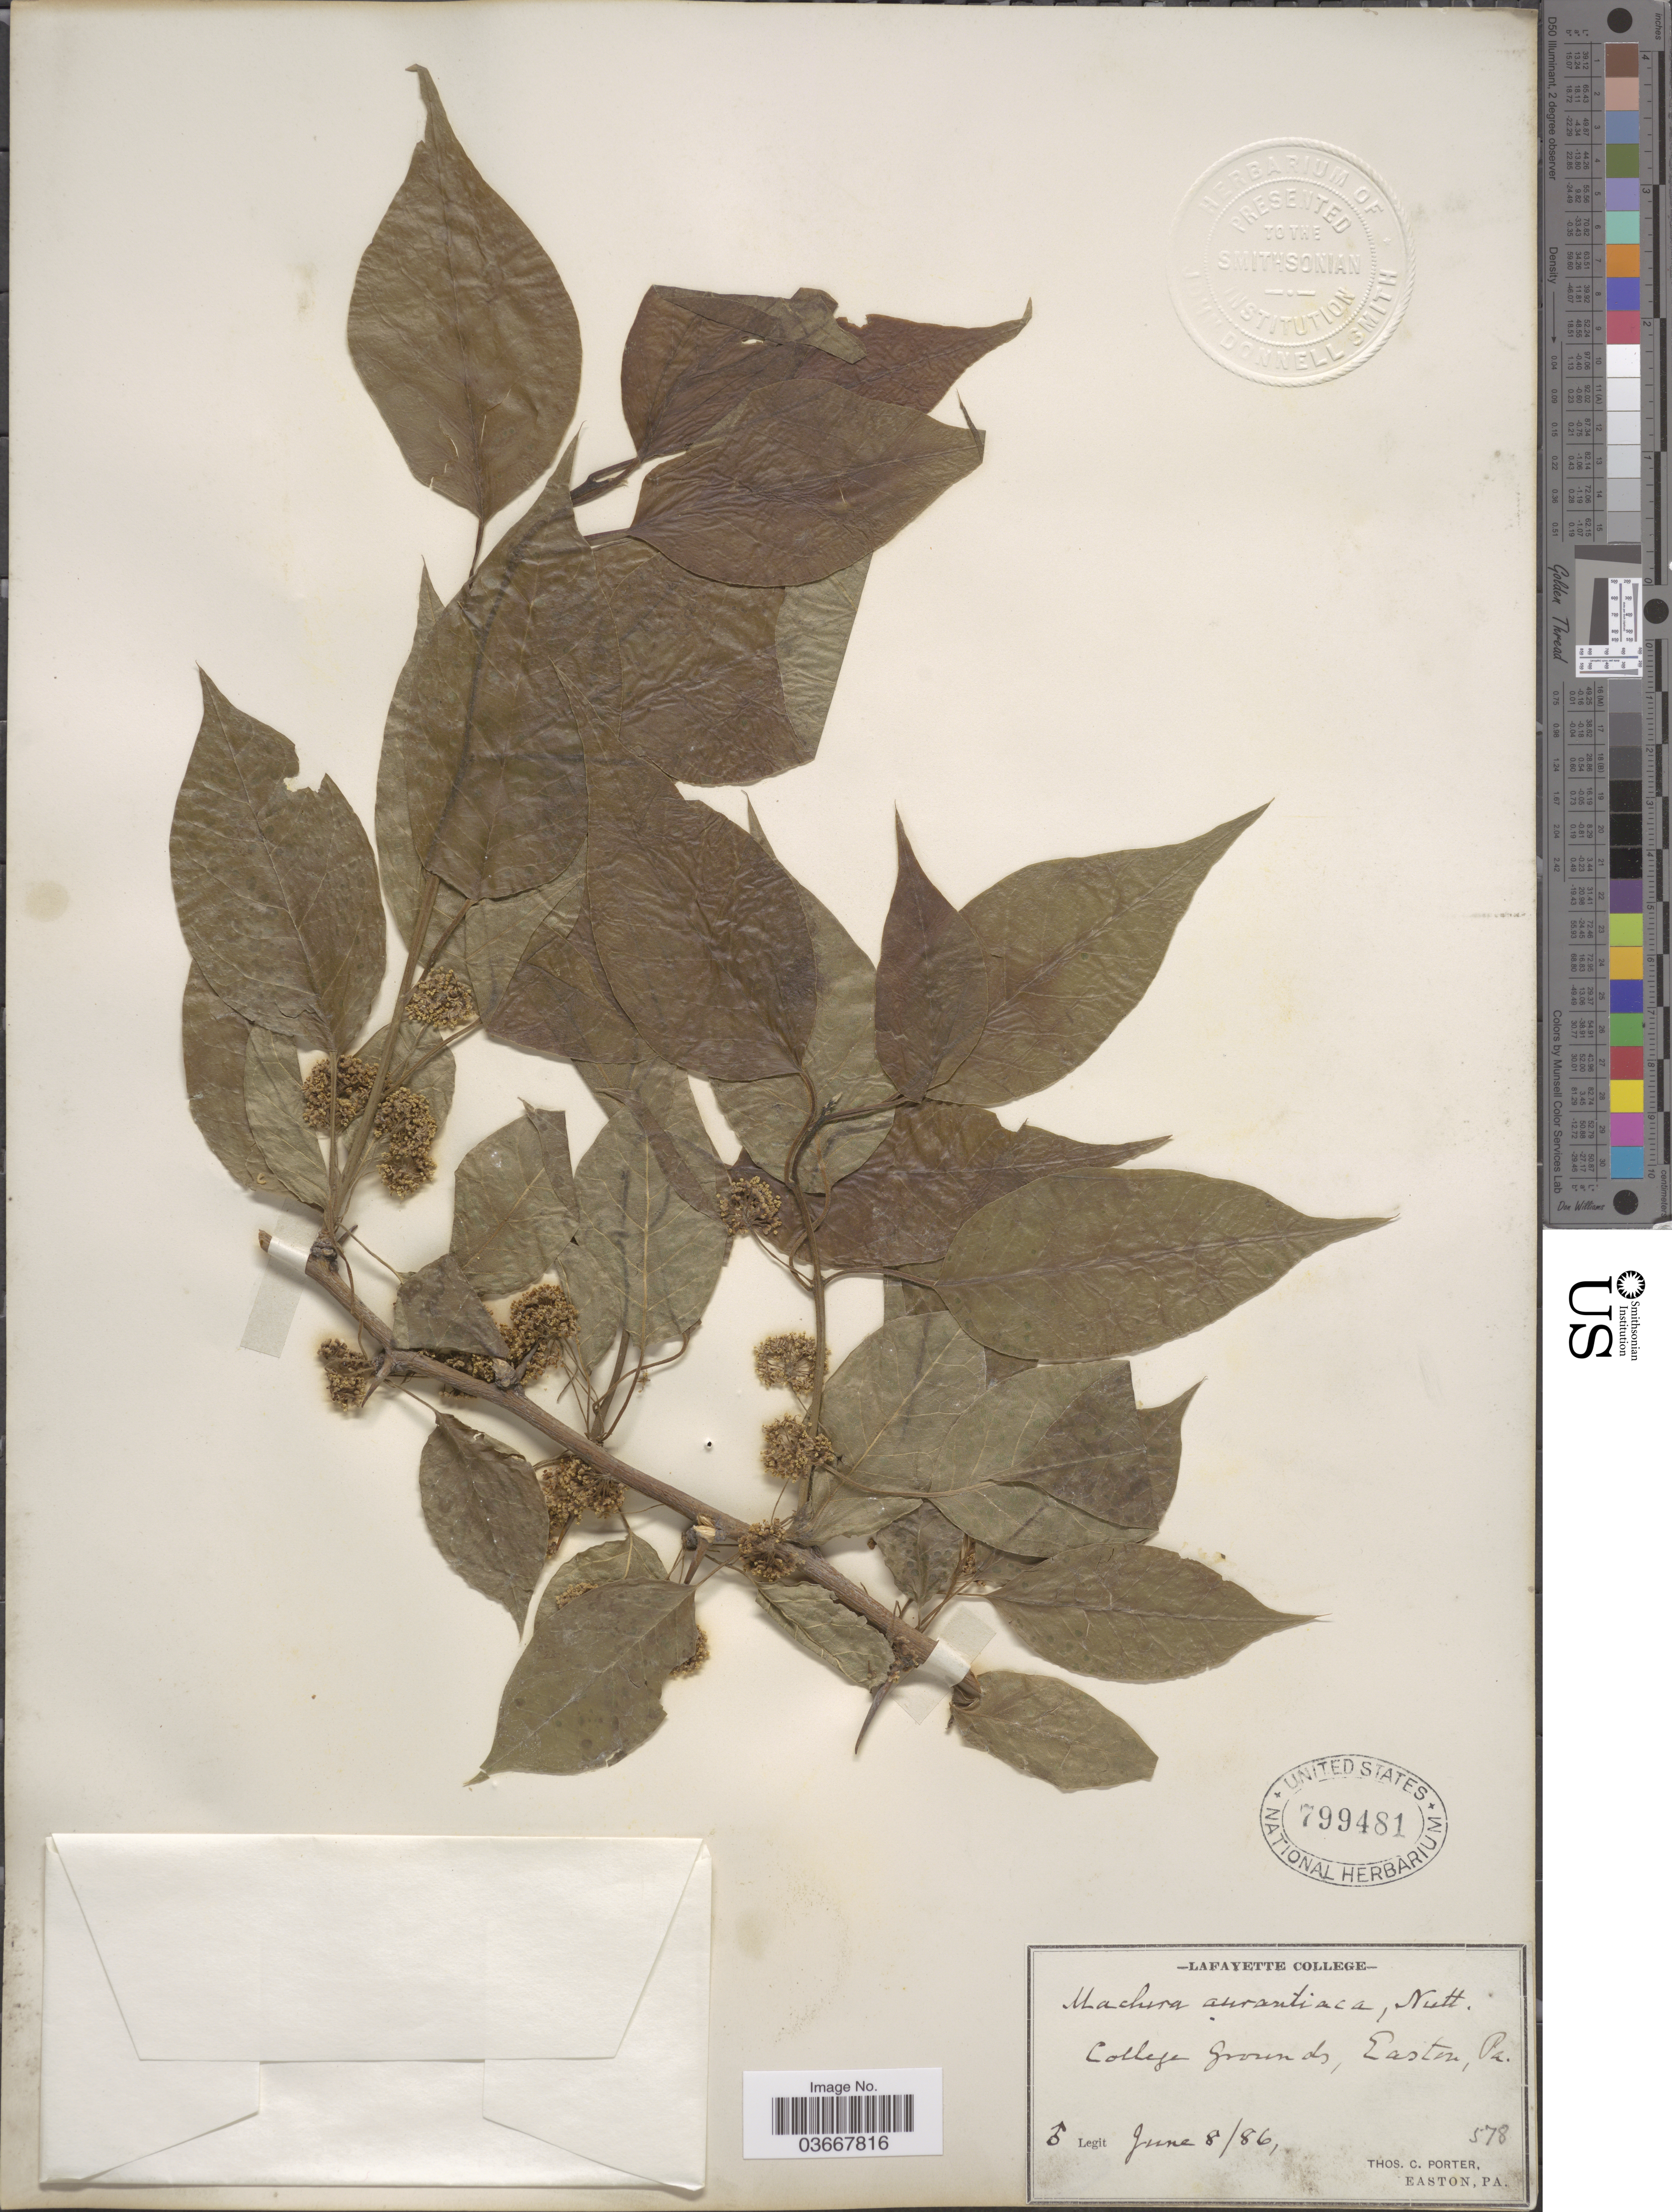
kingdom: Plantae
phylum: Tracheophyta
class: Magnoliopsida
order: Rosales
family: Moraceae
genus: Maclura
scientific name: Maclura pomifera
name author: (Raf.) C.K. Schneid.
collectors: T. Porter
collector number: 578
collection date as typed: Transcribed d/m/y: 8/6/86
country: United States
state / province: Pennsylvania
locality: College Grounds, Easton.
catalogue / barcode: US 799481